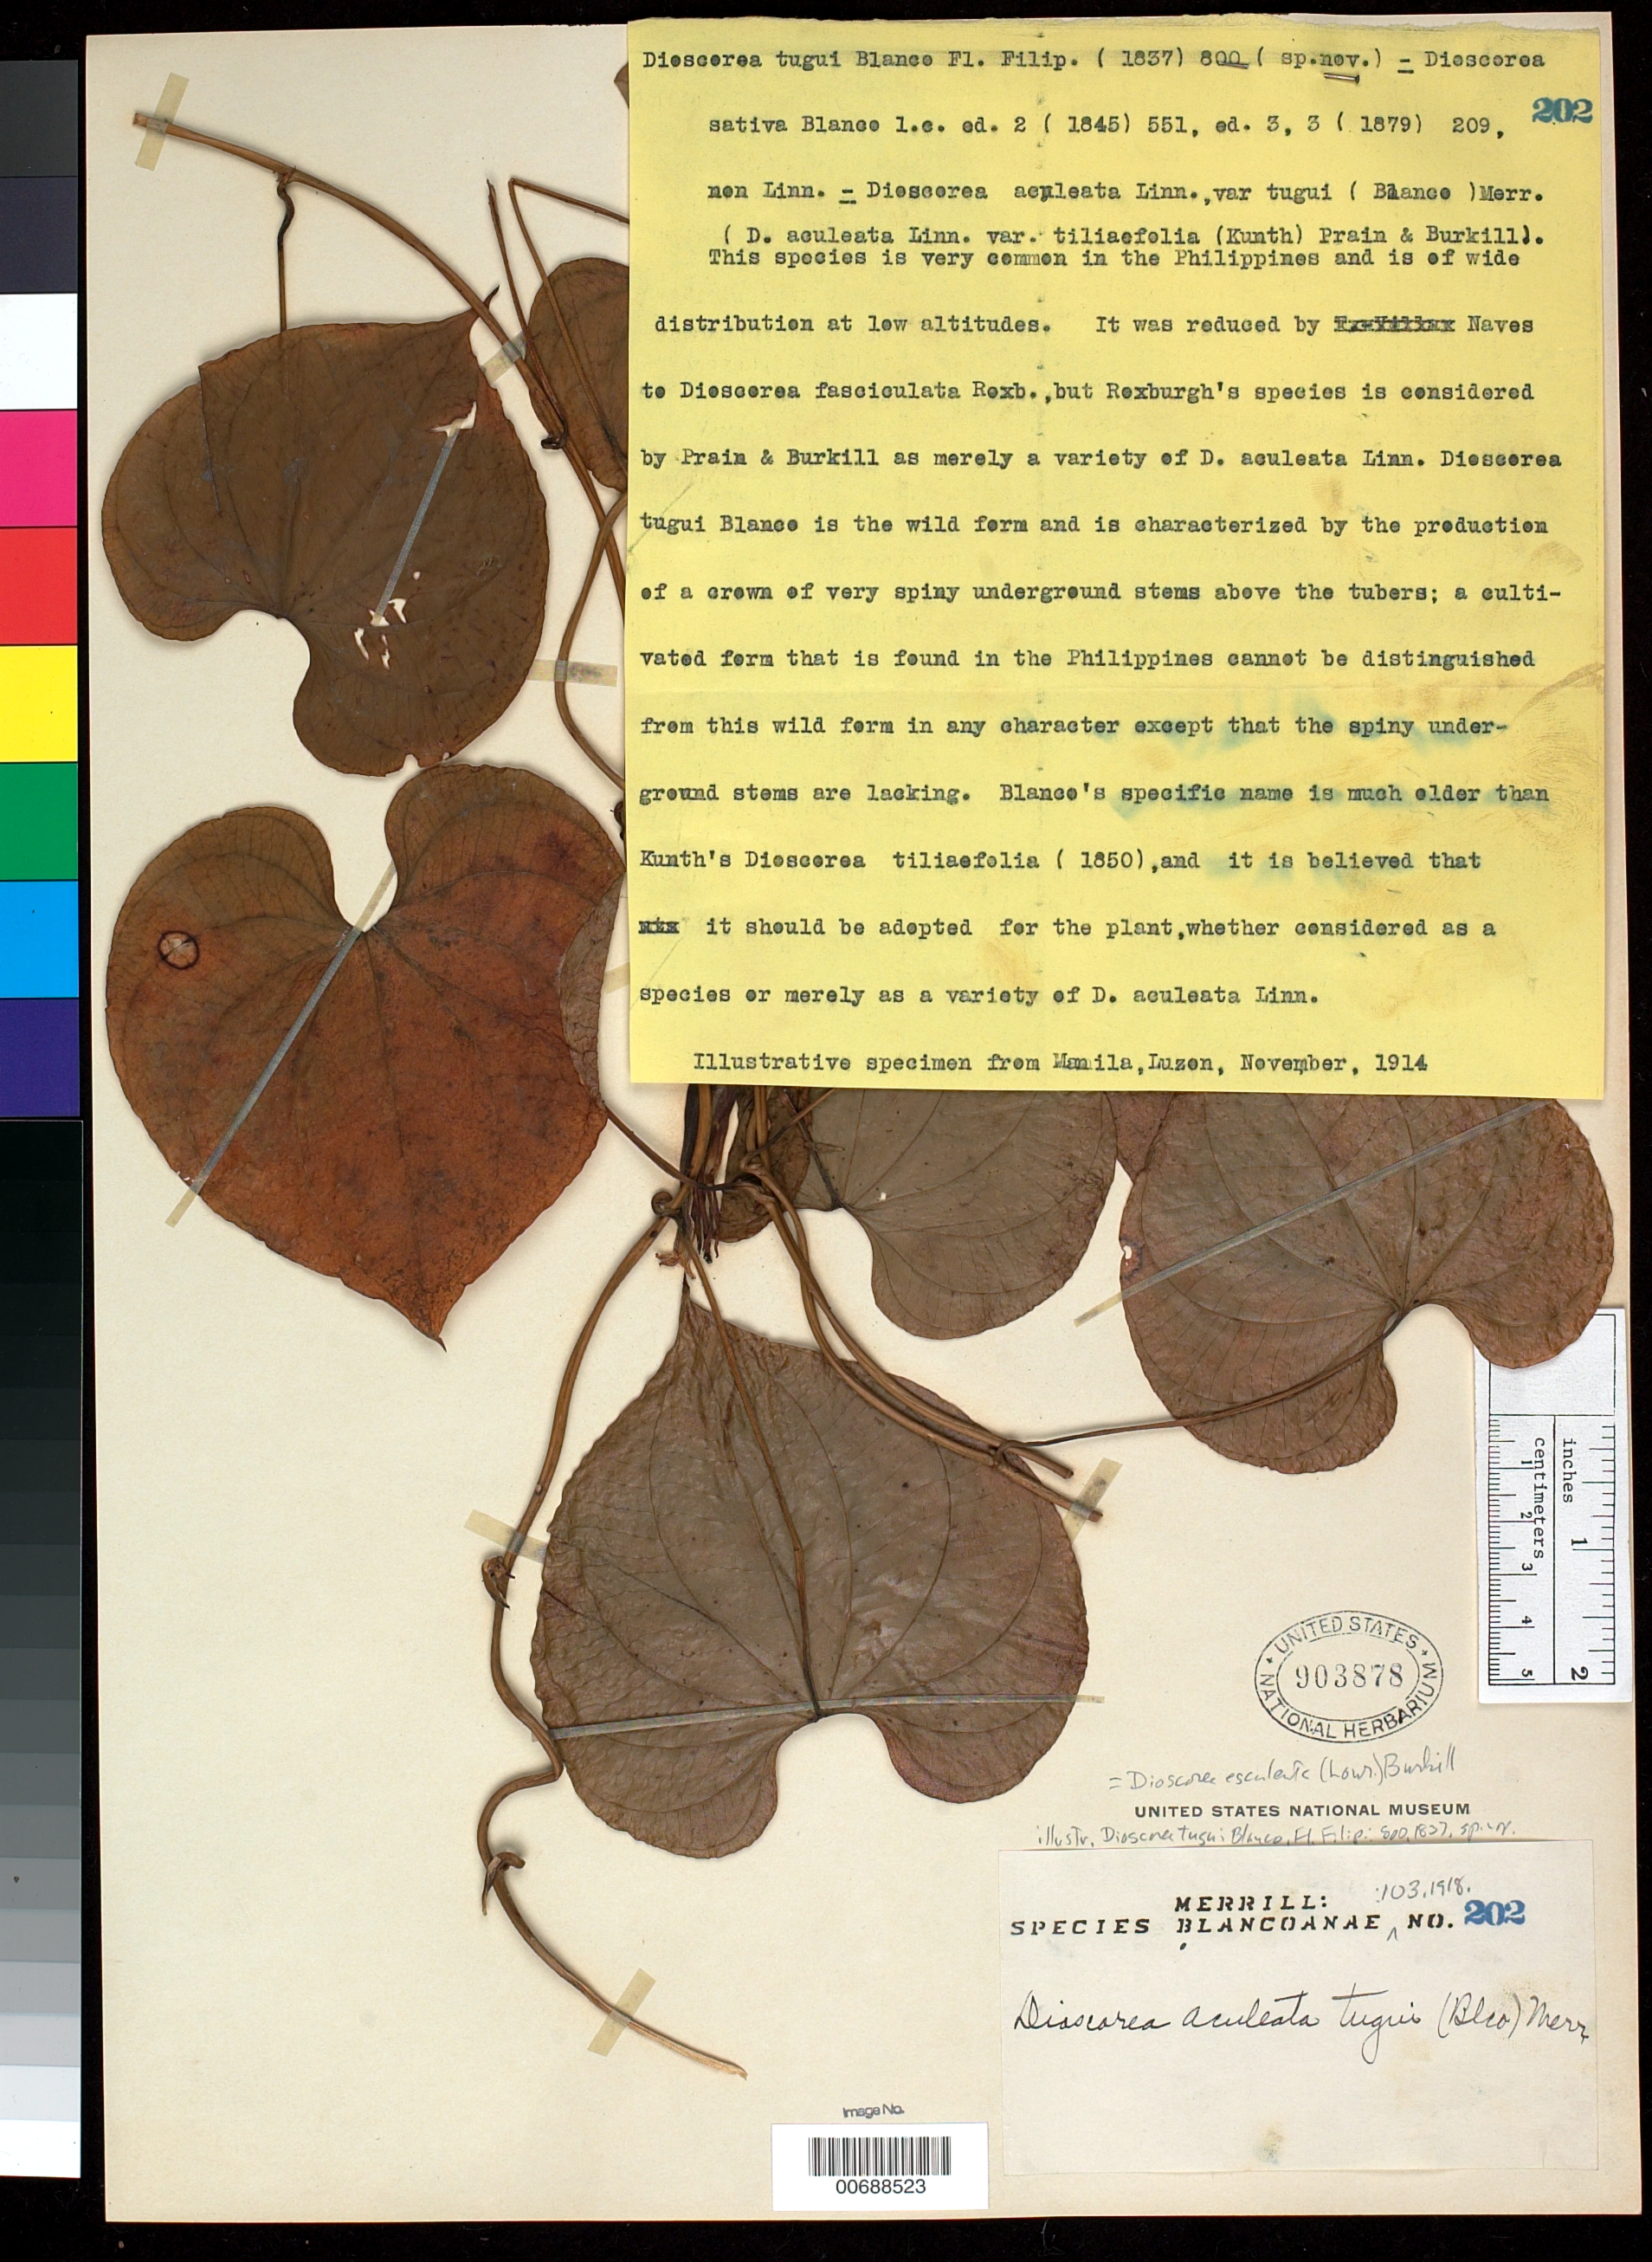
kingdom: Plantae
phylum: Tracheophyta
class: Liliopsida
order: Dioscoreales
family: Dioscoreaceae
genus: Dioscorea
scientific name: Dioscorea esculenta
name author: (Lour.) Burkill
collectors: E. D. Merrill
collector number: Sp. Blancoan. 0202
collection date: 1914-11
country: Philippines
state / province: National Capital Region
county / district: Manila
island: Luzon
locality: Manila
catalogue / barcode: US 903878